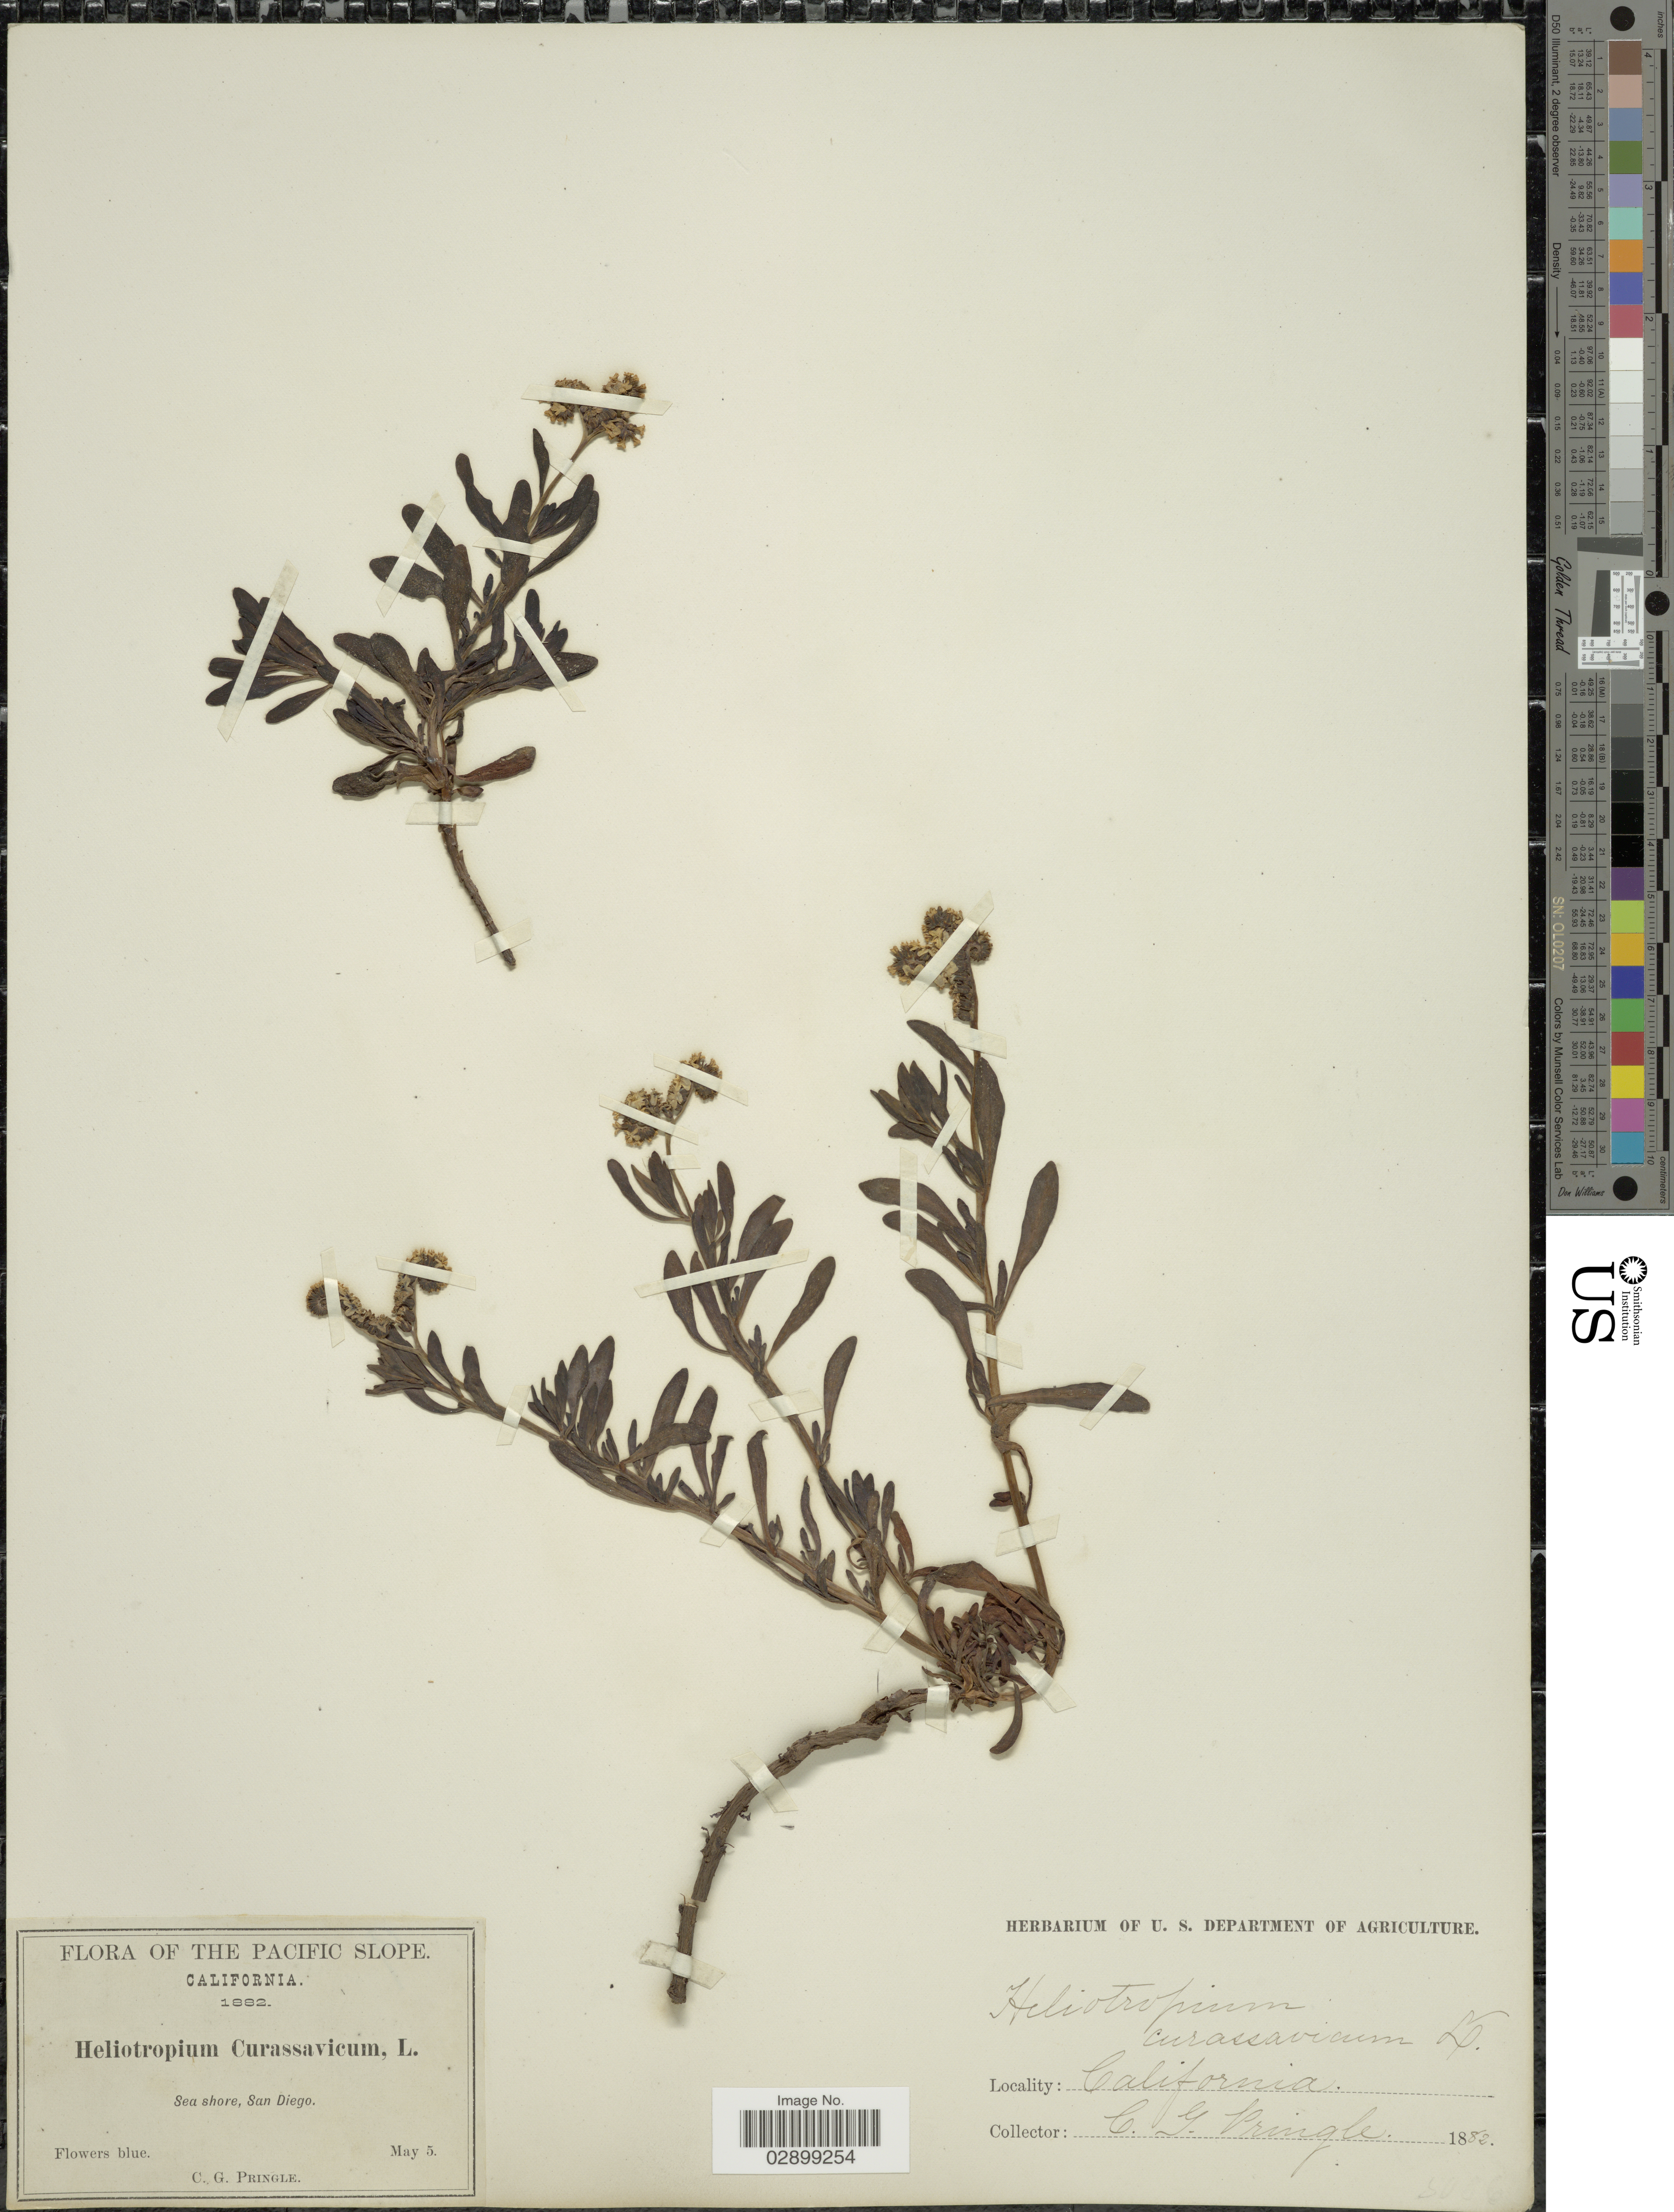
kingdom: Plantae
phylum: Tracheophyta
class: Magnoliopsida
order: Boraginales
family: Heliotropiaceae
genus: Heliotropium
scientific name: Heliotropium curassavicum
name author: L.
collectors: C. G. Pringle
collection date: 1882-05-05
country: United States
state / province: California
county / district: San Diego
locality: Pacific slope. Sea shore, San Diego.